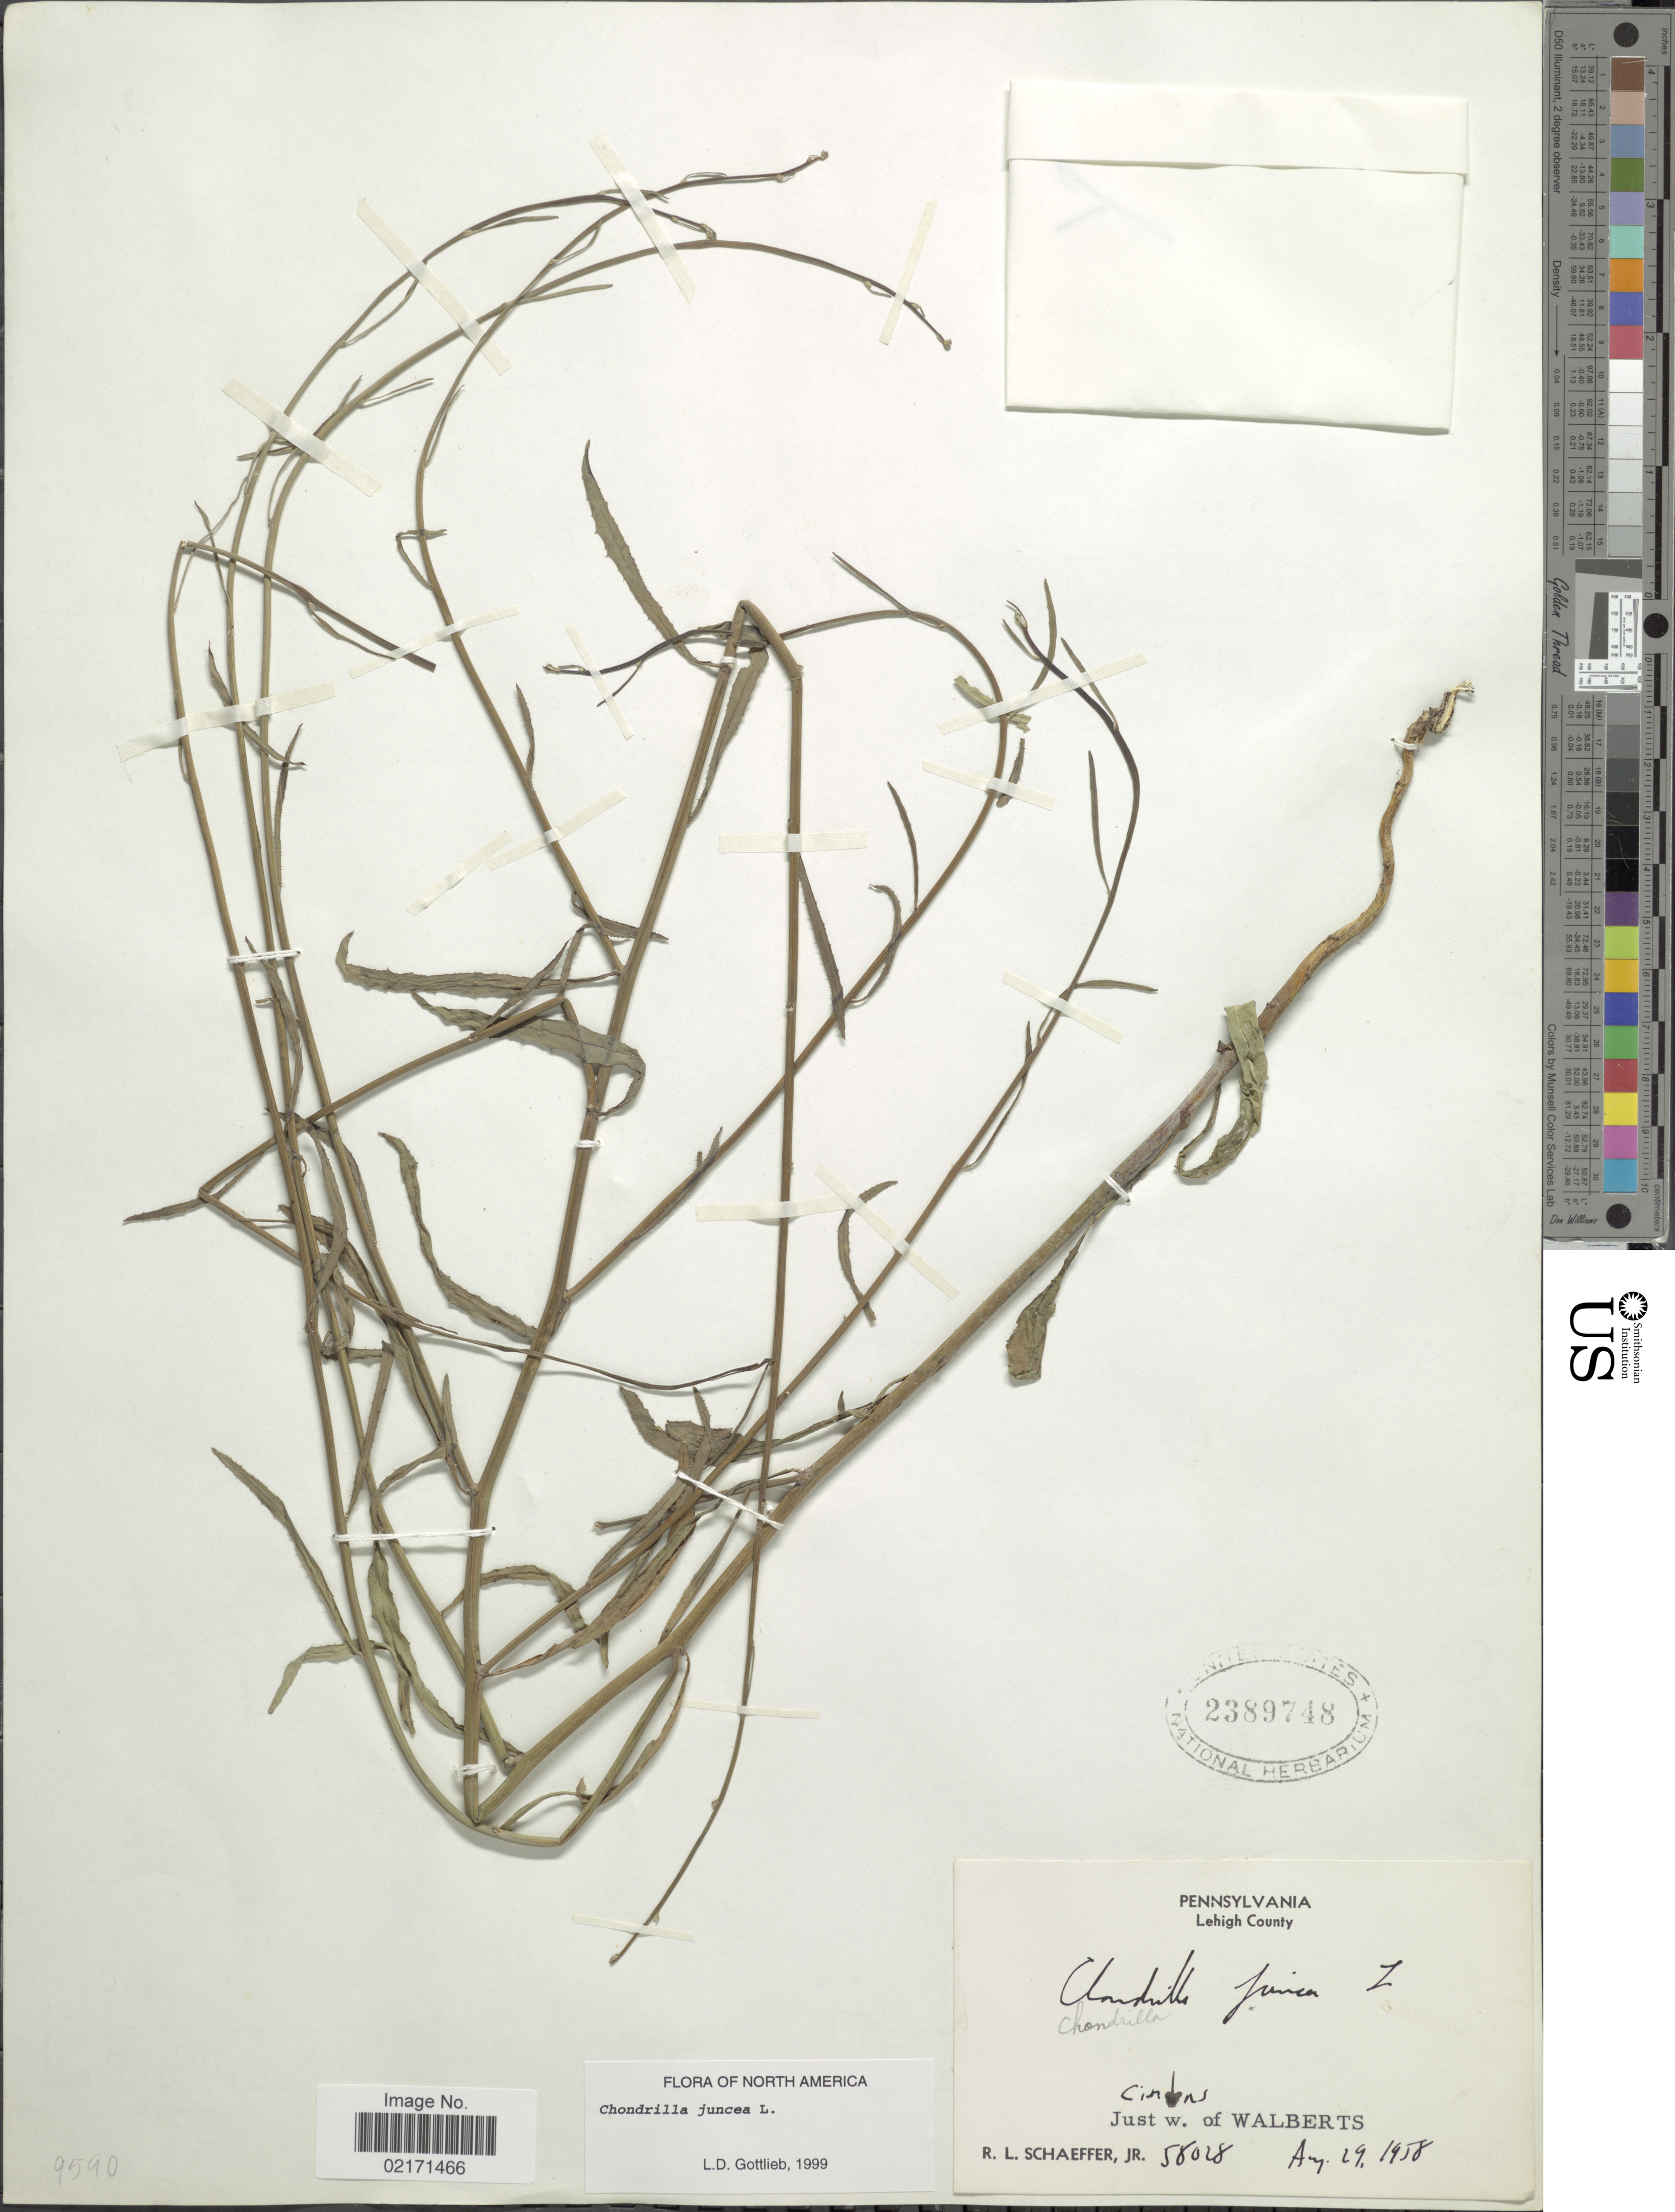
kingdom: Plantae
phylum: Tracheophyta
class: Magnoliopsida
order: Asterales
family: Asteraceae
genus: Chondrilla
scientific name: Chondrilla juncea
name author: L.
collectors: R. L. Schaeffer Jr.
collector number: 58028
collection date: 1958-08-19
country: United States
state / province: Pennsylvania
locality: Lehigh County, Cinders [interpreted], Just w. of Walberts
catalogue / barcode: US 2389748